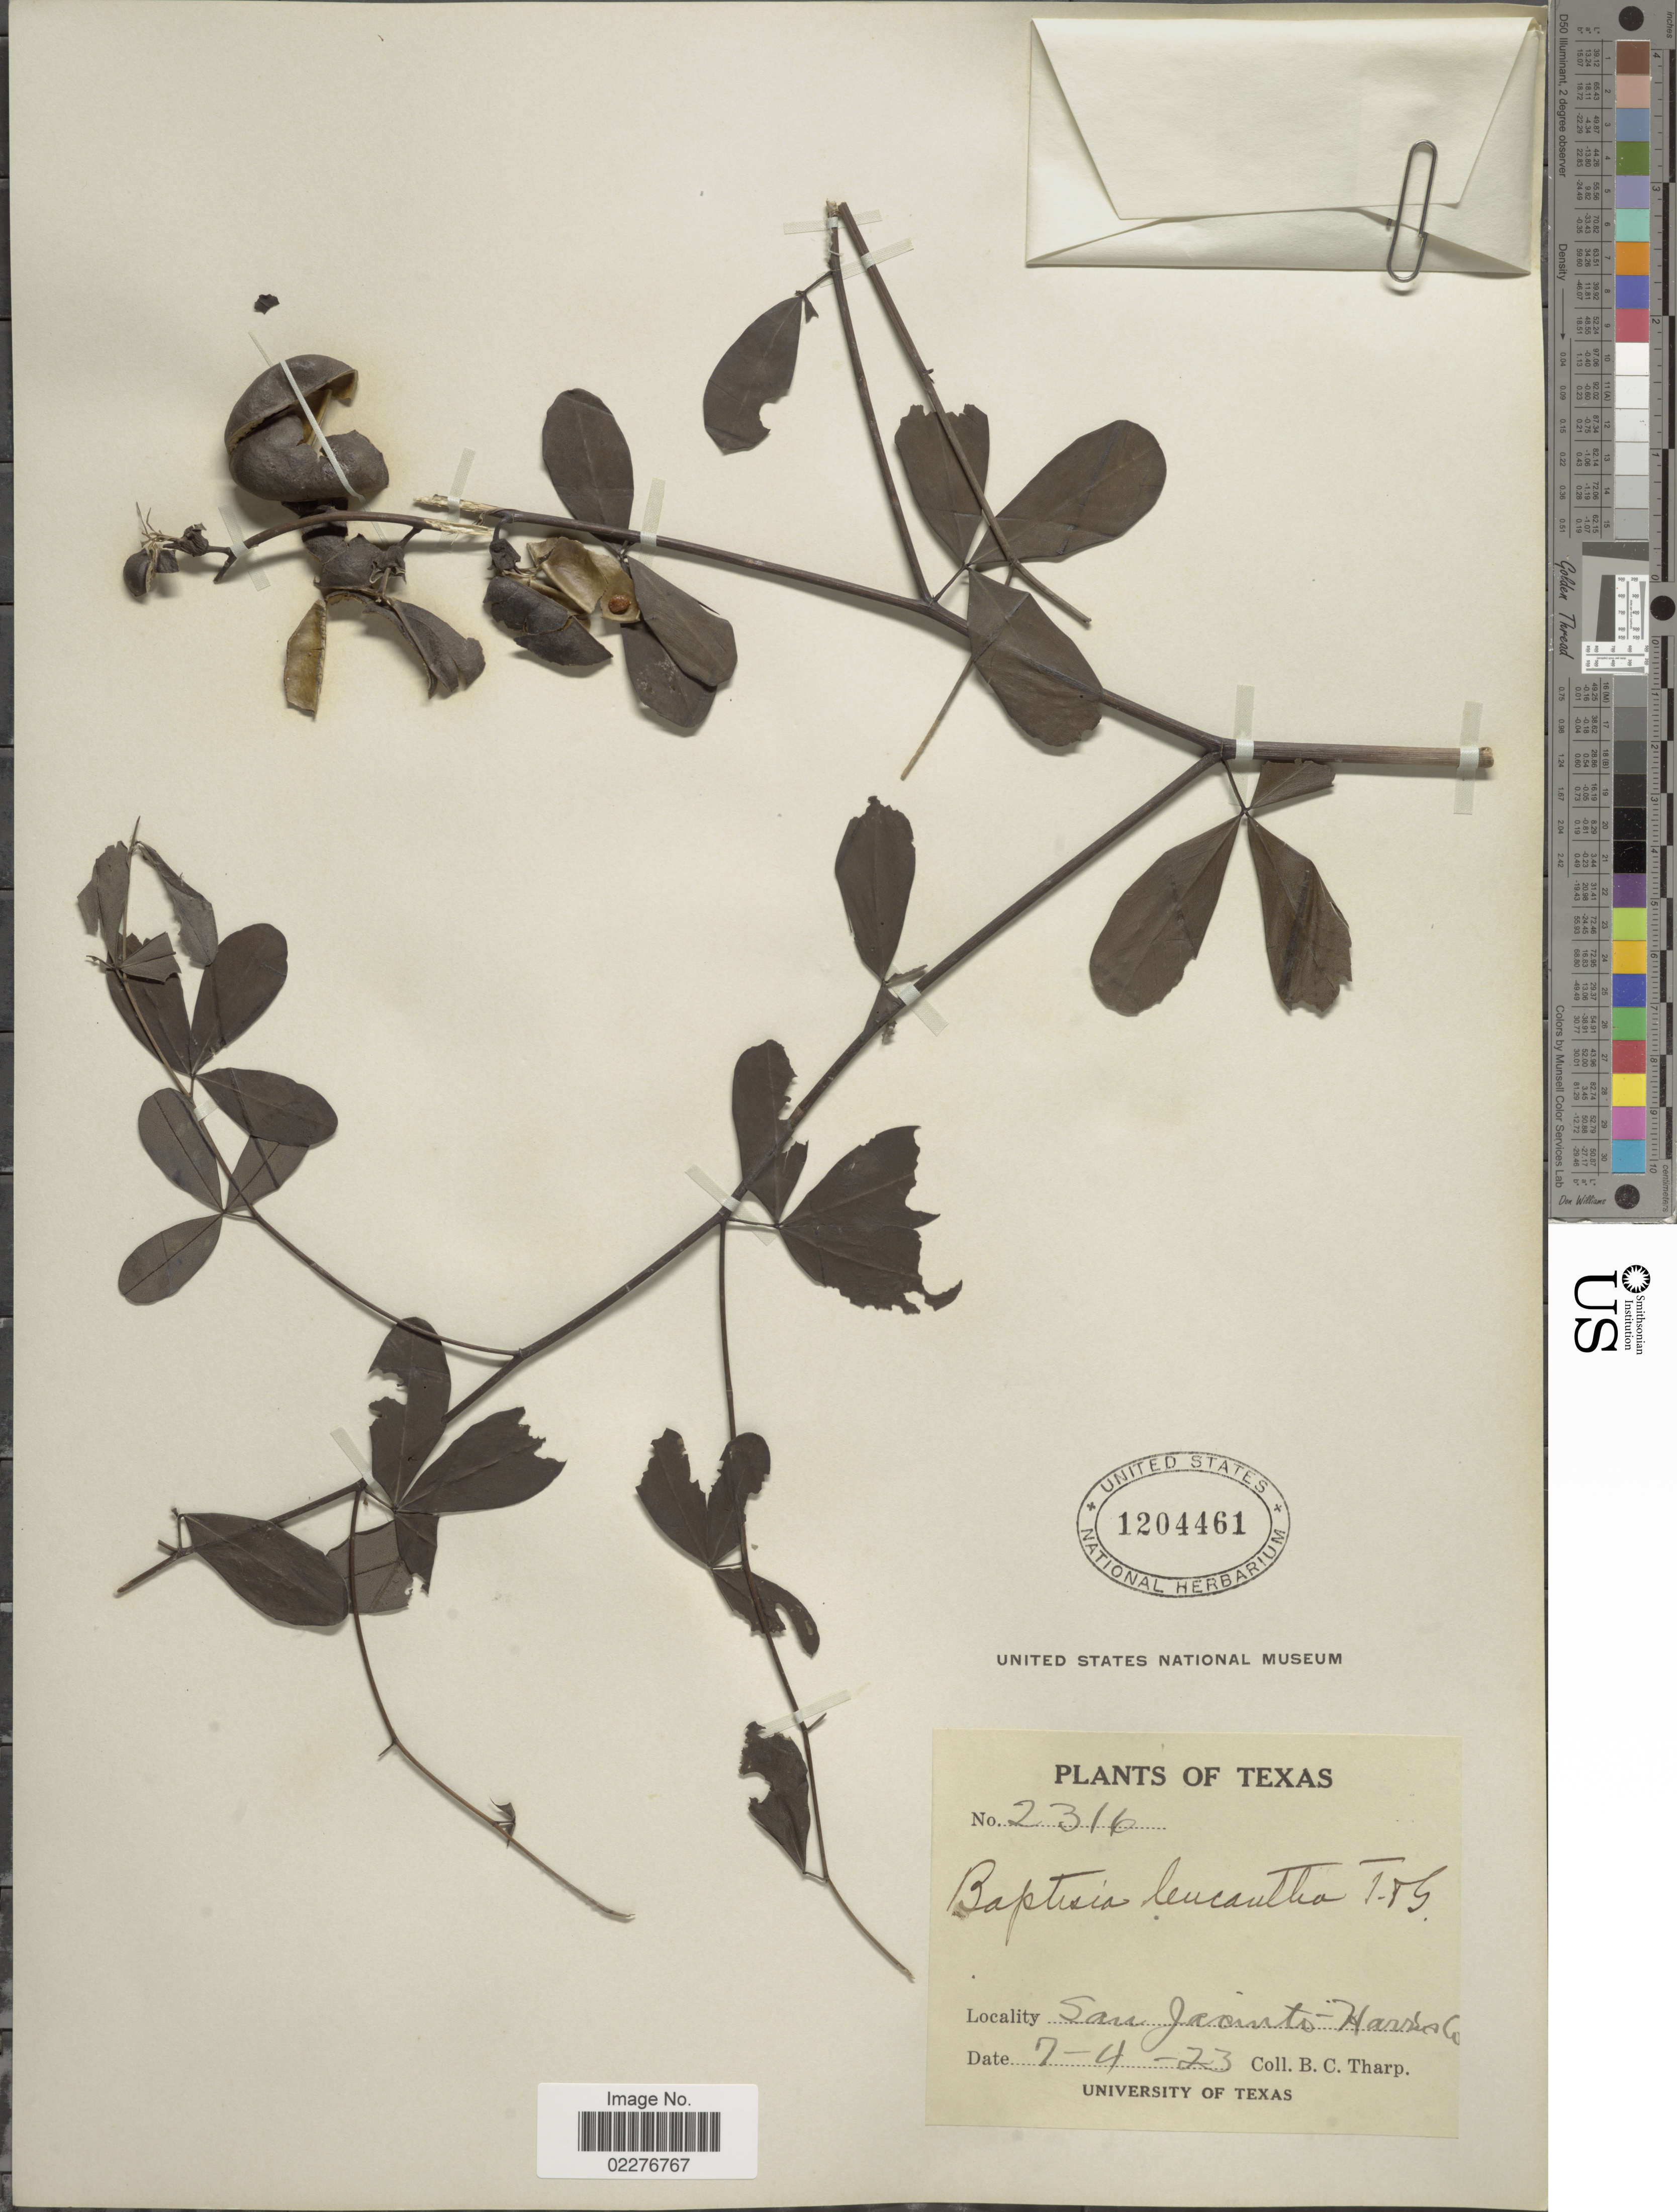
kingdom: Plantae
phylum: Tracheophyta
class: Magnoliopsida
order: Fabales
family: Fabaceae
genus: Baptisia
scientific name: Baptisia leucantha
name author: Torr. & A. Gray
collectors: B. C. Tharp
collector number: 2316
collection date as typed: Transcribed d/m/y: 4/7/23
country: United States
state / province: Texas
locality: San Jacinto - Harris Co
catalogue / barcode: US 1204461